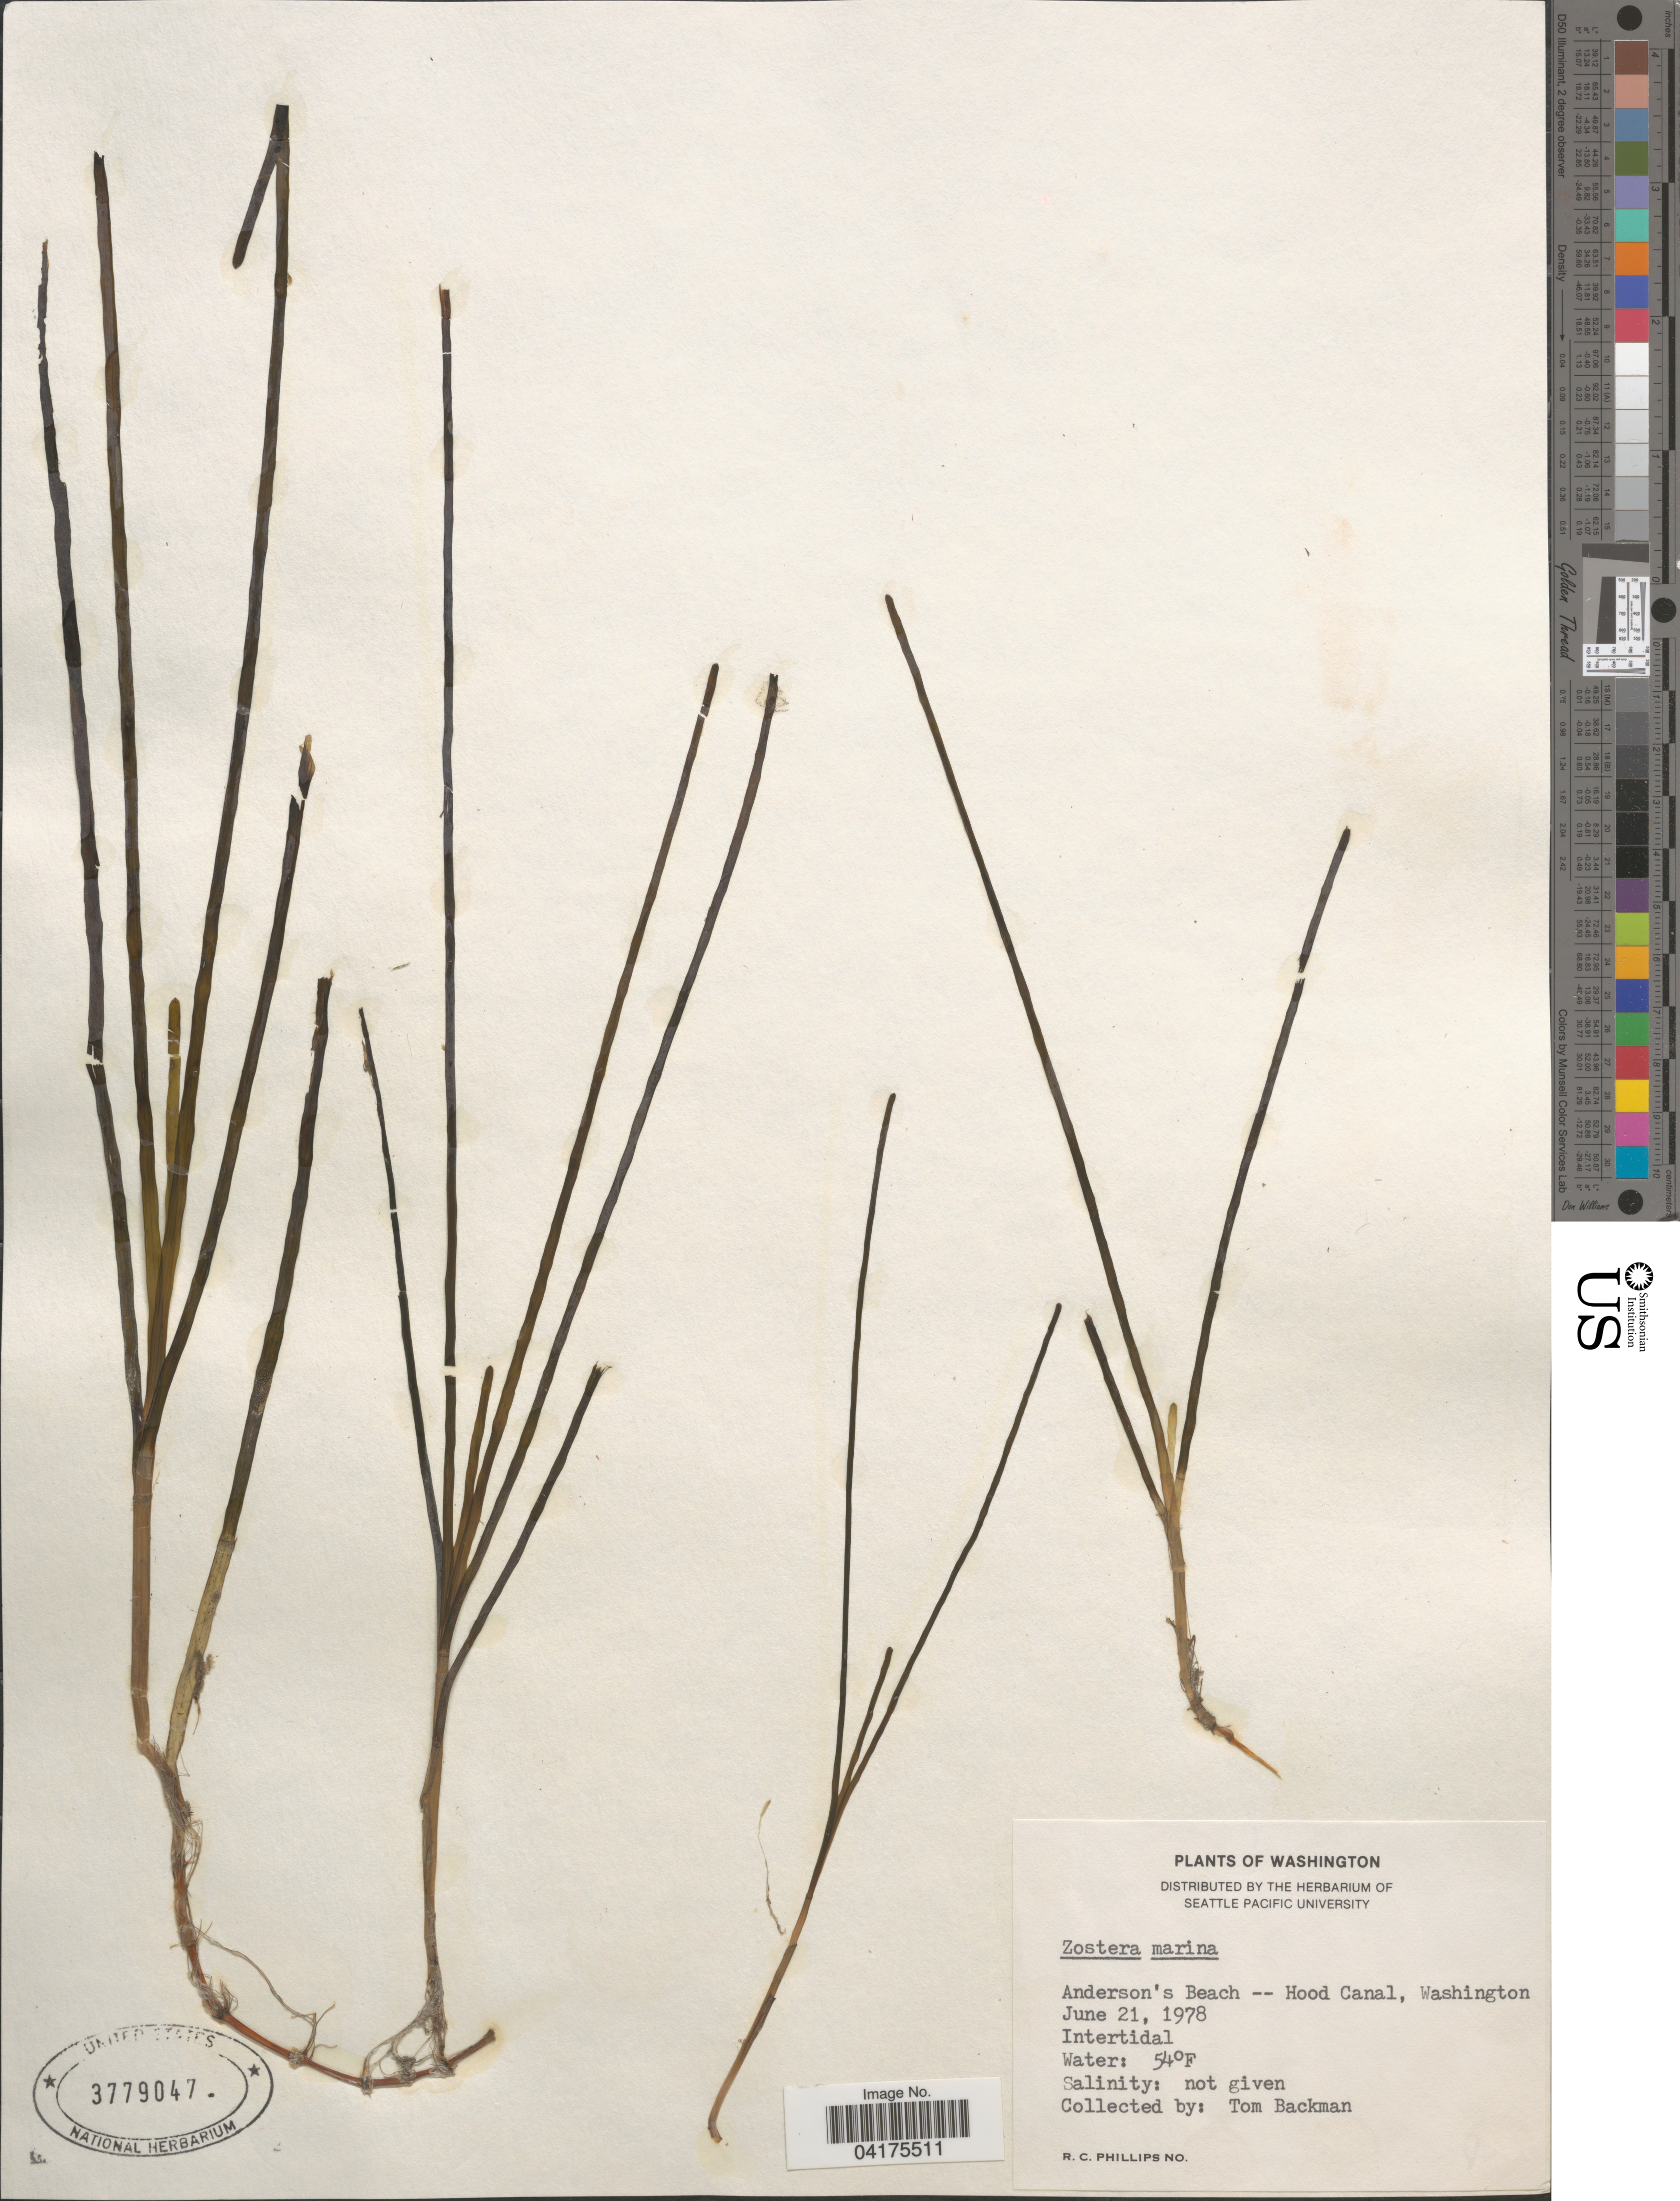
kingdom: Plantae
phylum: Tracheophyta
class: Liliopsida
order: Alismatales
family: Zosteraceae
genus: Zostera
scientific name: Zostera marina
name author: L.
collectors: T. Backman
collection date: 1978-06-21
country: United States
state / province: Washington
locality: Anderson's Beach -- Hood Canal.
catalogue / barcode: US 3779047